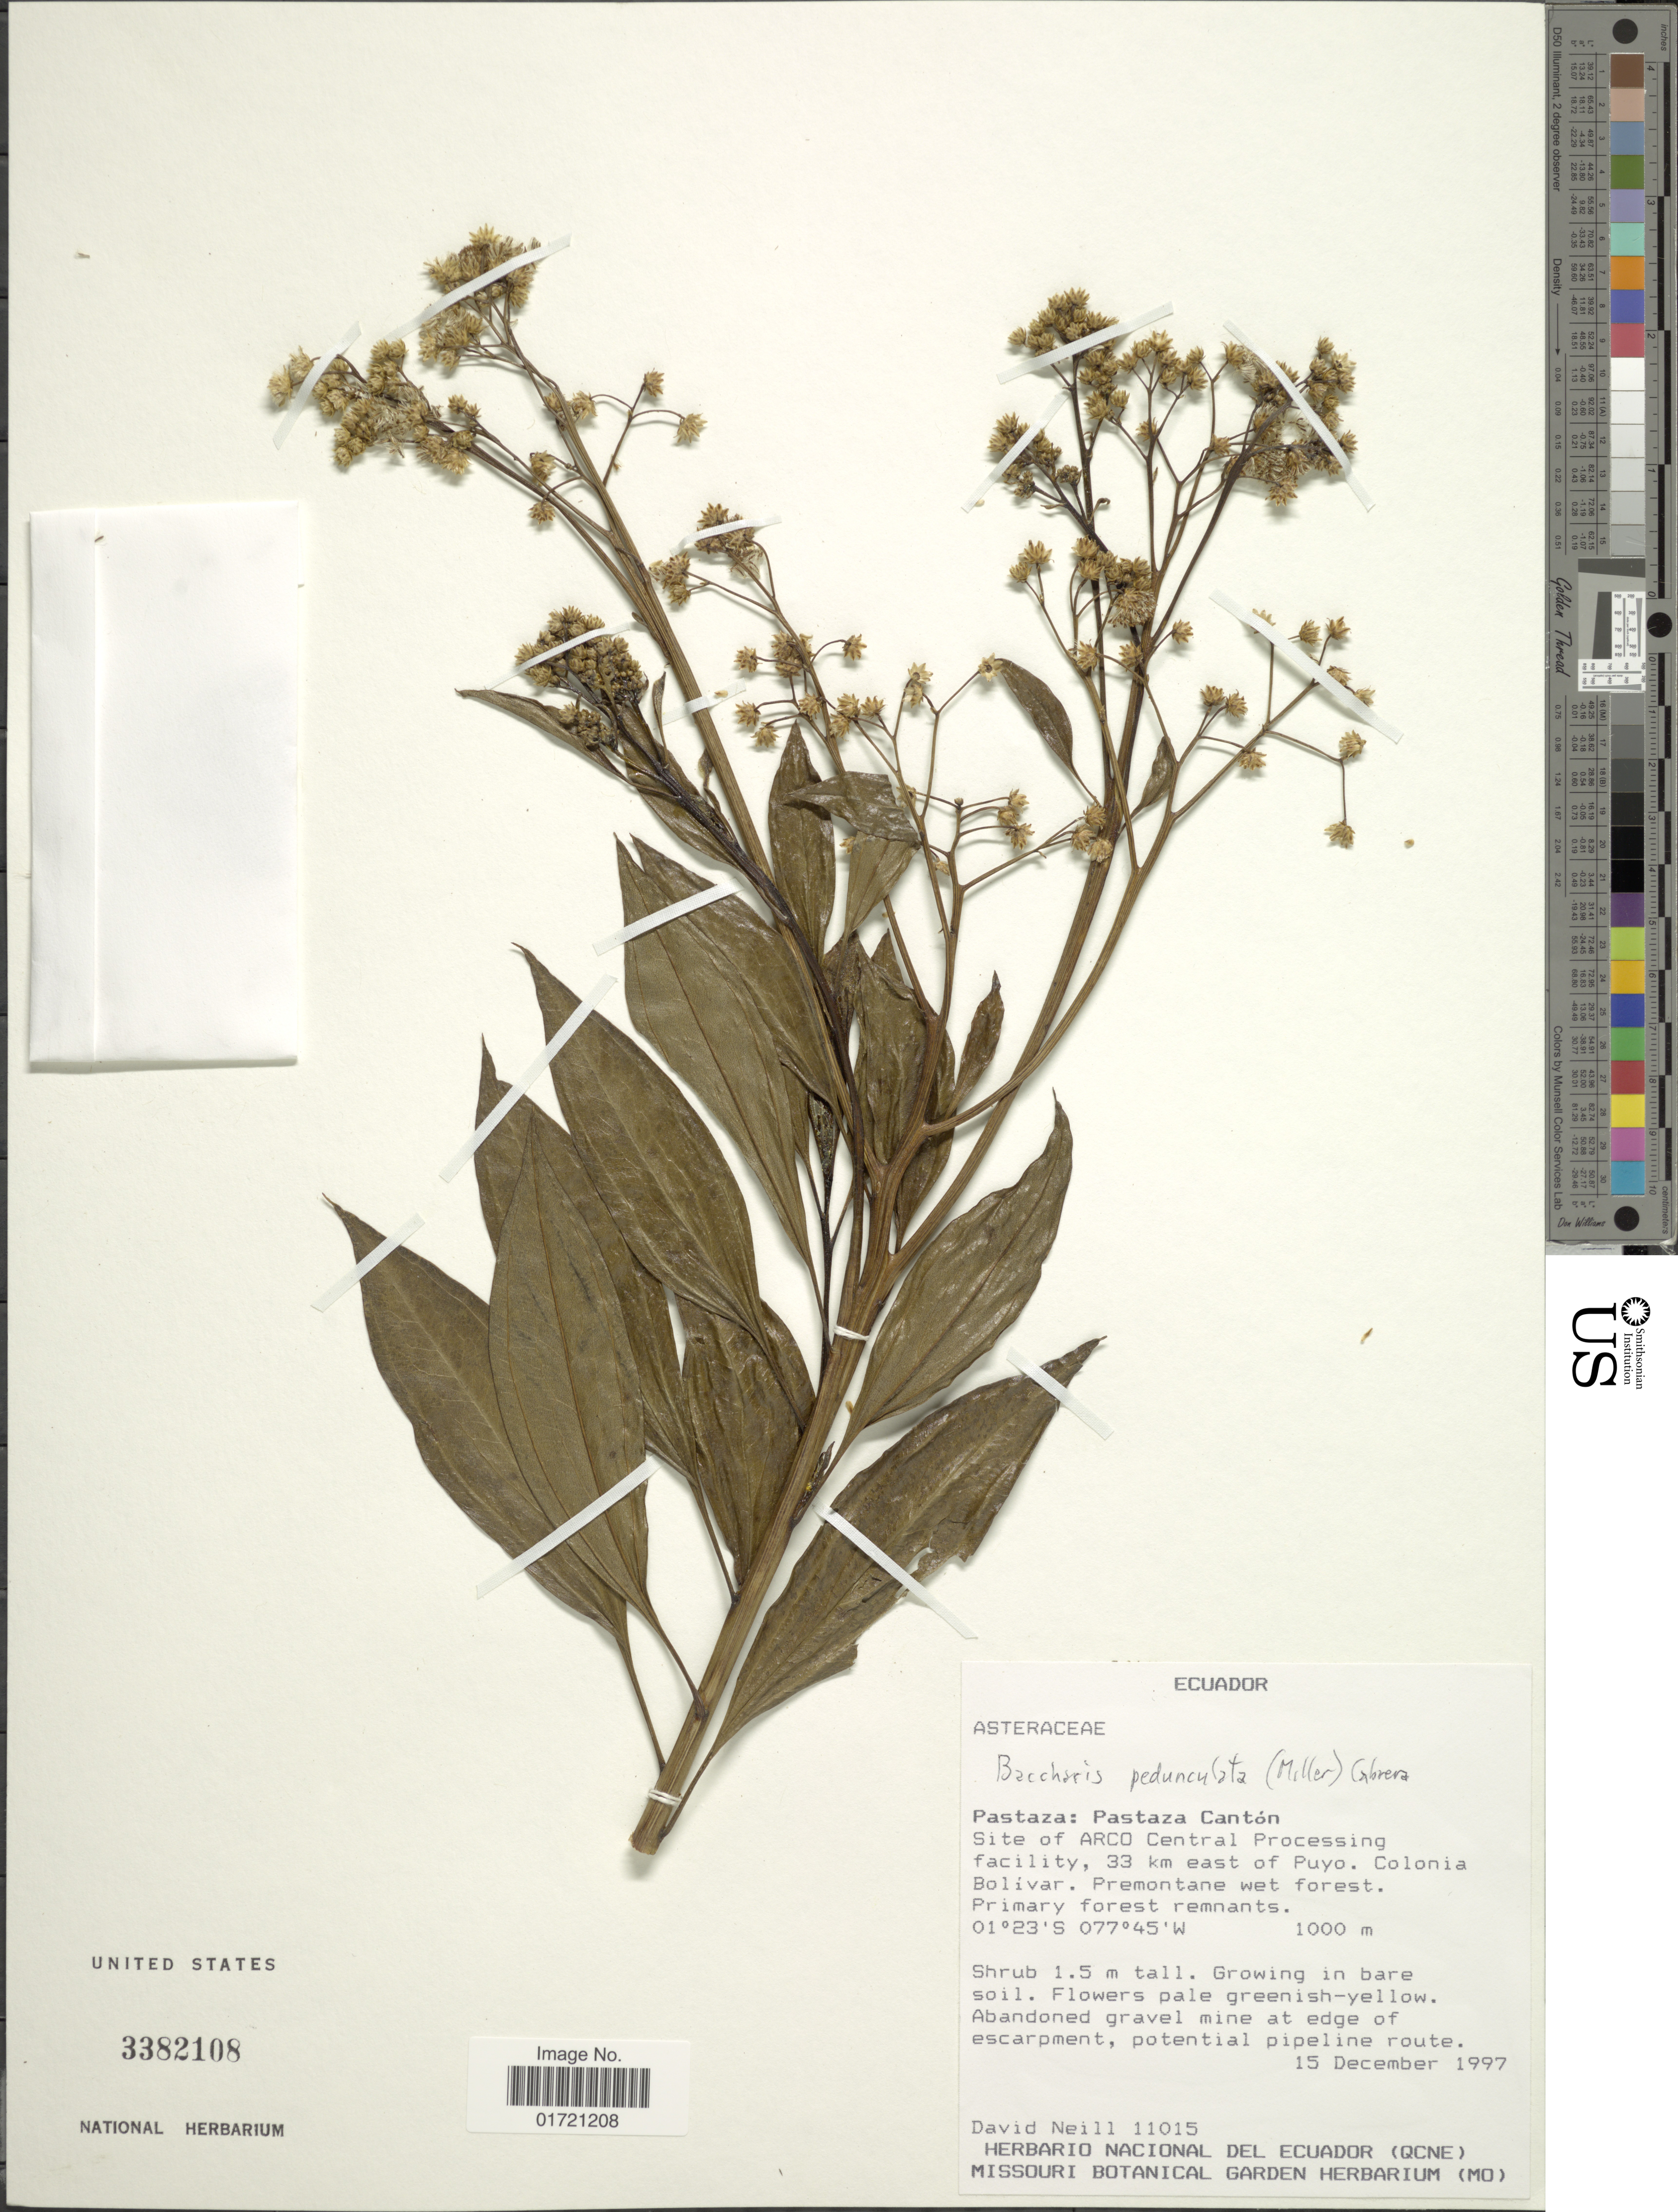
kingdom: Plantae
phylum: Tracheophyta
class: Magnoliopsida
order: Asterales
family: Asteraceae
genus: Baccharis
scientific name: Baccharis pedunculata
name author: (Mill.) Cabrera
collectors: D. A. Neill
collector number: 11015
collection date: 1997-12-15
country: Ecuador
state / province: Pastaza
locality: Pastaza: Pastaza Cantón. Site of ARCO Central Processing facility, 33 km east of Puyo. Colonia Bolivar.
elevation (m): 1000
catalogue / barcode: US 3382108